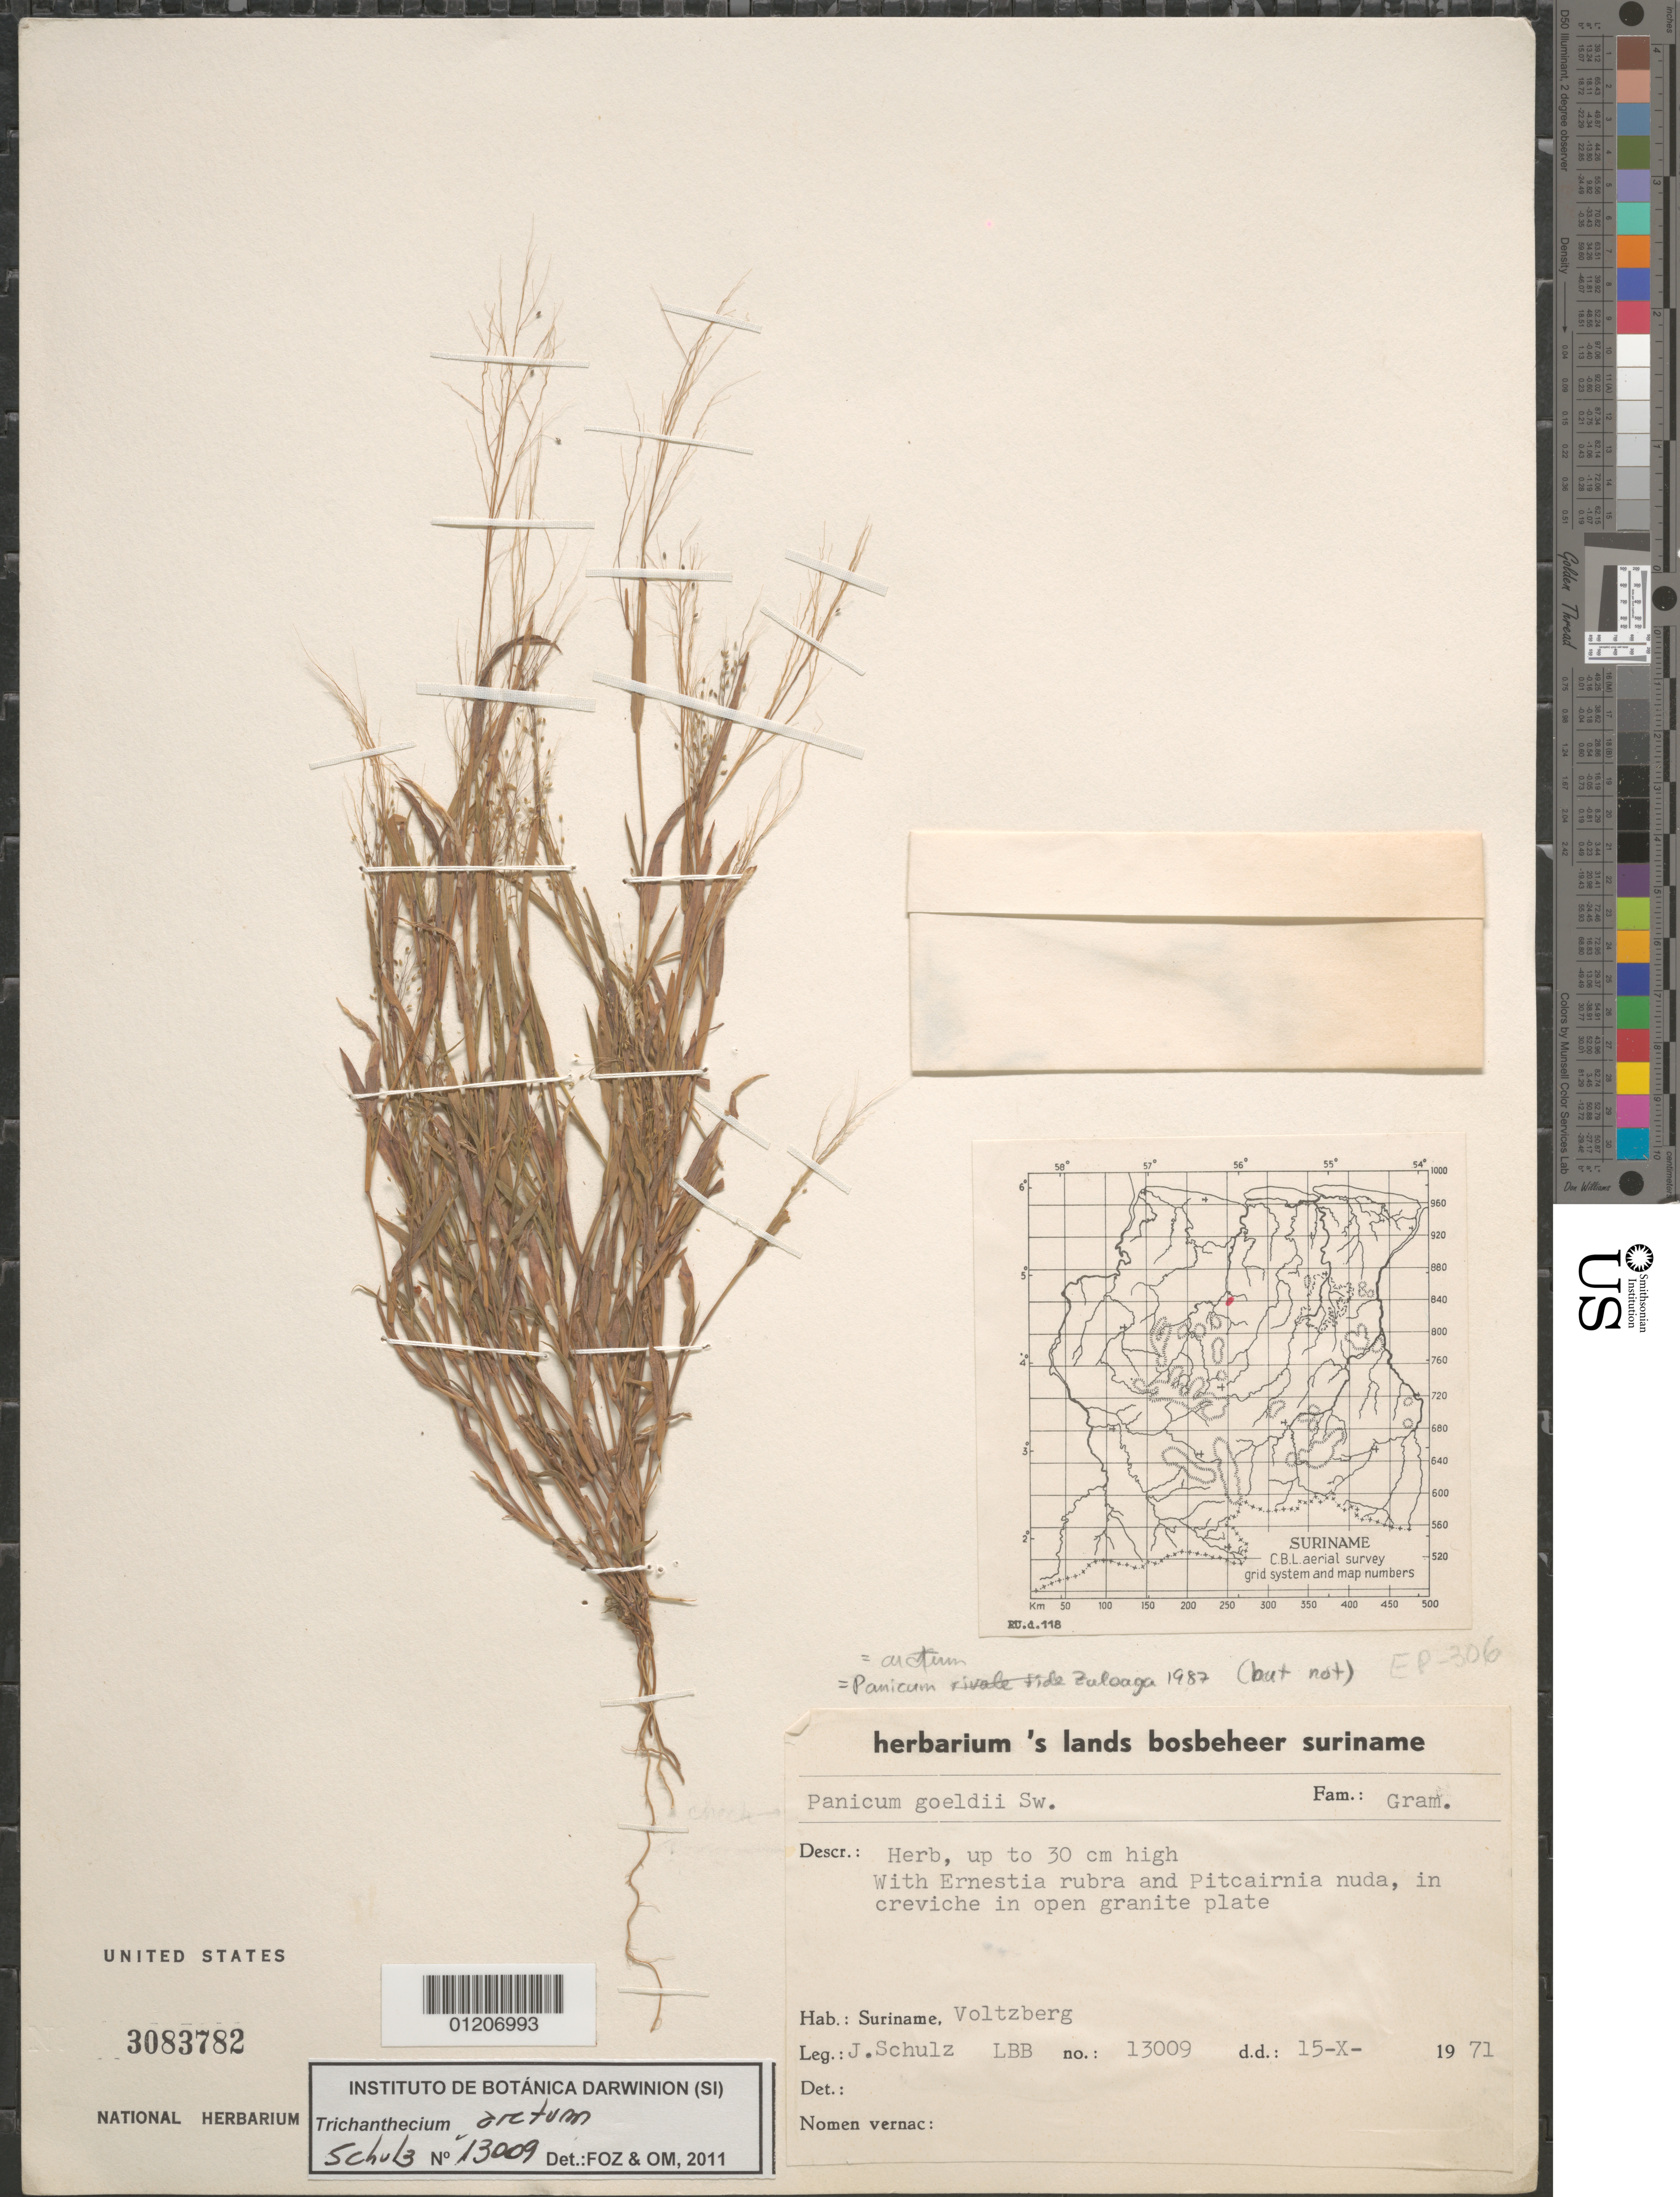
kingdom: Plantae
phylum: Tracheophyta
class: Liliopsida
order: Poales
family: Poaceae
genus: Trichanthecium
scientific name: Trichanthecium arctum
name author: (Swallen) Zuloaga & Morrone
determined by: Zuloaga, F. O.; Morrone, O. N.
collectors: J. Schulz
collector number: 13009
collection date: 1971-10-15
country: Suriname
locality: Voltzberg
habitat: With Ernestia rubra and Pitcairnia nuda, in creviche in open granite plate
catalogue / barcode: US 3083782